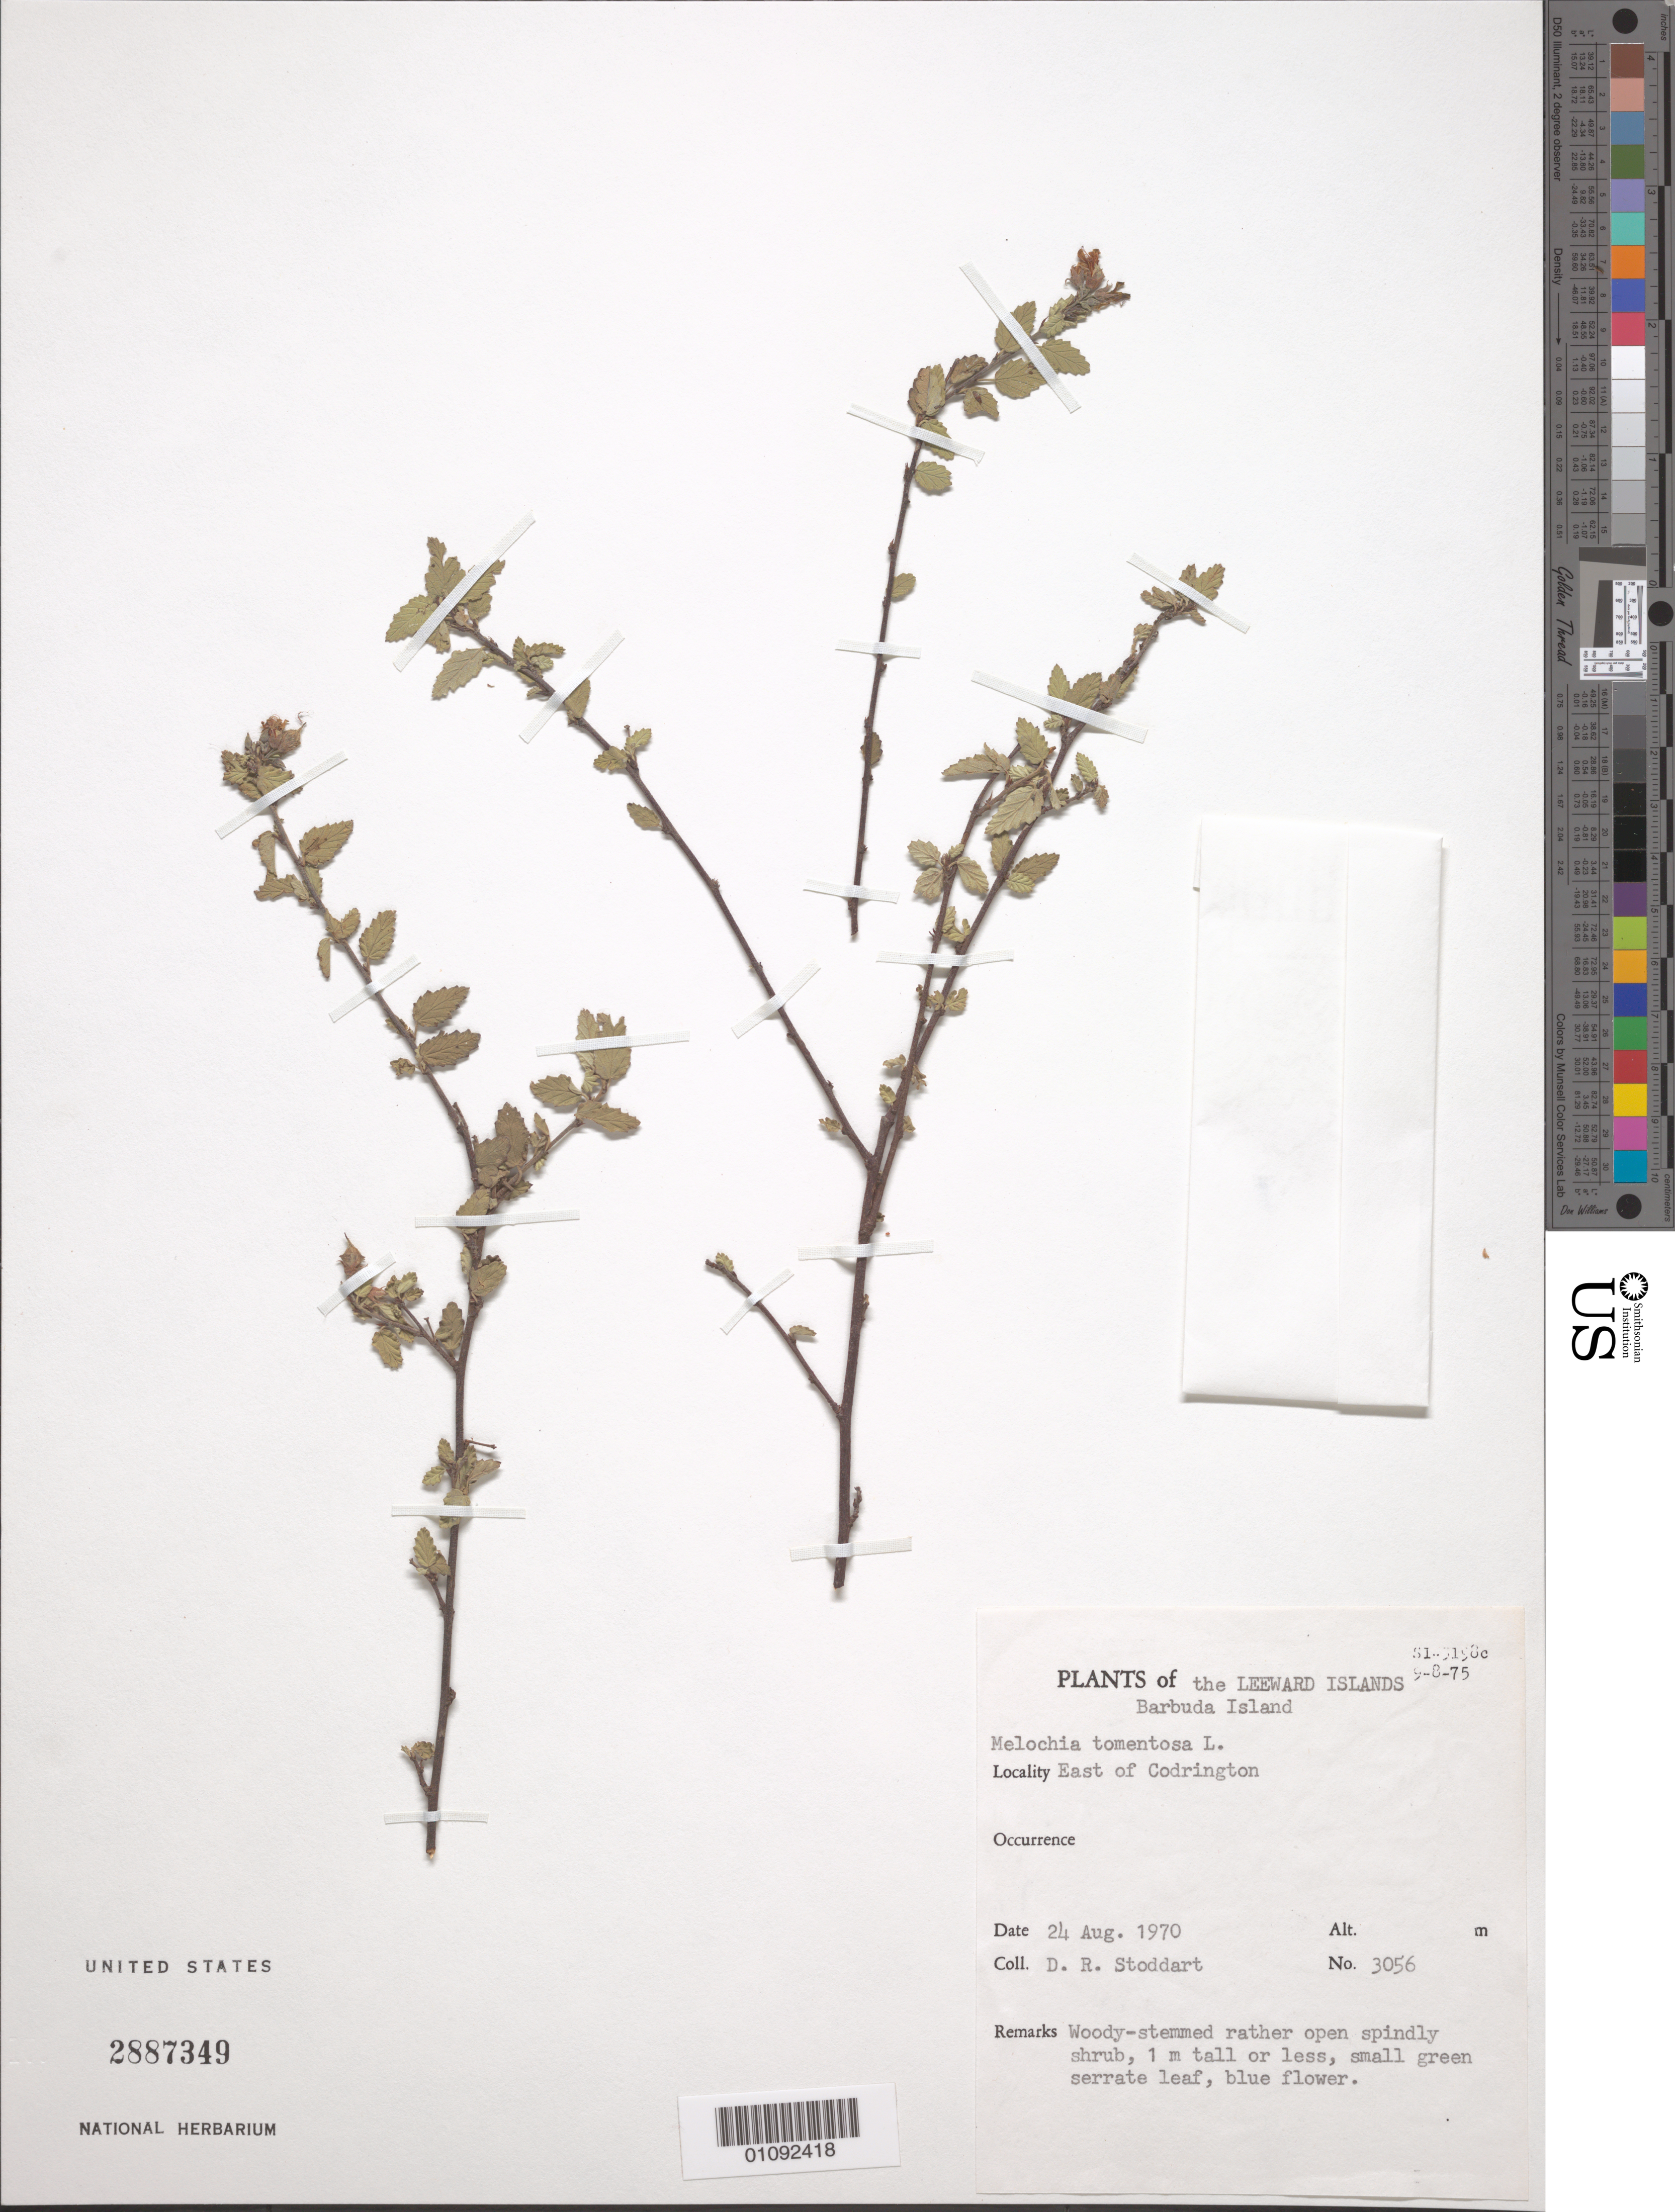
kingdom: Plantae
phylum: Tracheophyta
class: Magnoliopsida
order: Malvales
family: Malvaceae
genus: Melochia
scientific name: Melochia tomentosa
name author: L.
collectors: D. R. Stoddart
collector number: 3056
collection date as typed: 24 Aug 1970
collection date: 1970-08-24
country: Antigua and Barbuda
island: Barbuda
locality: E of Codrington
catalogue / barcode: US 2887349